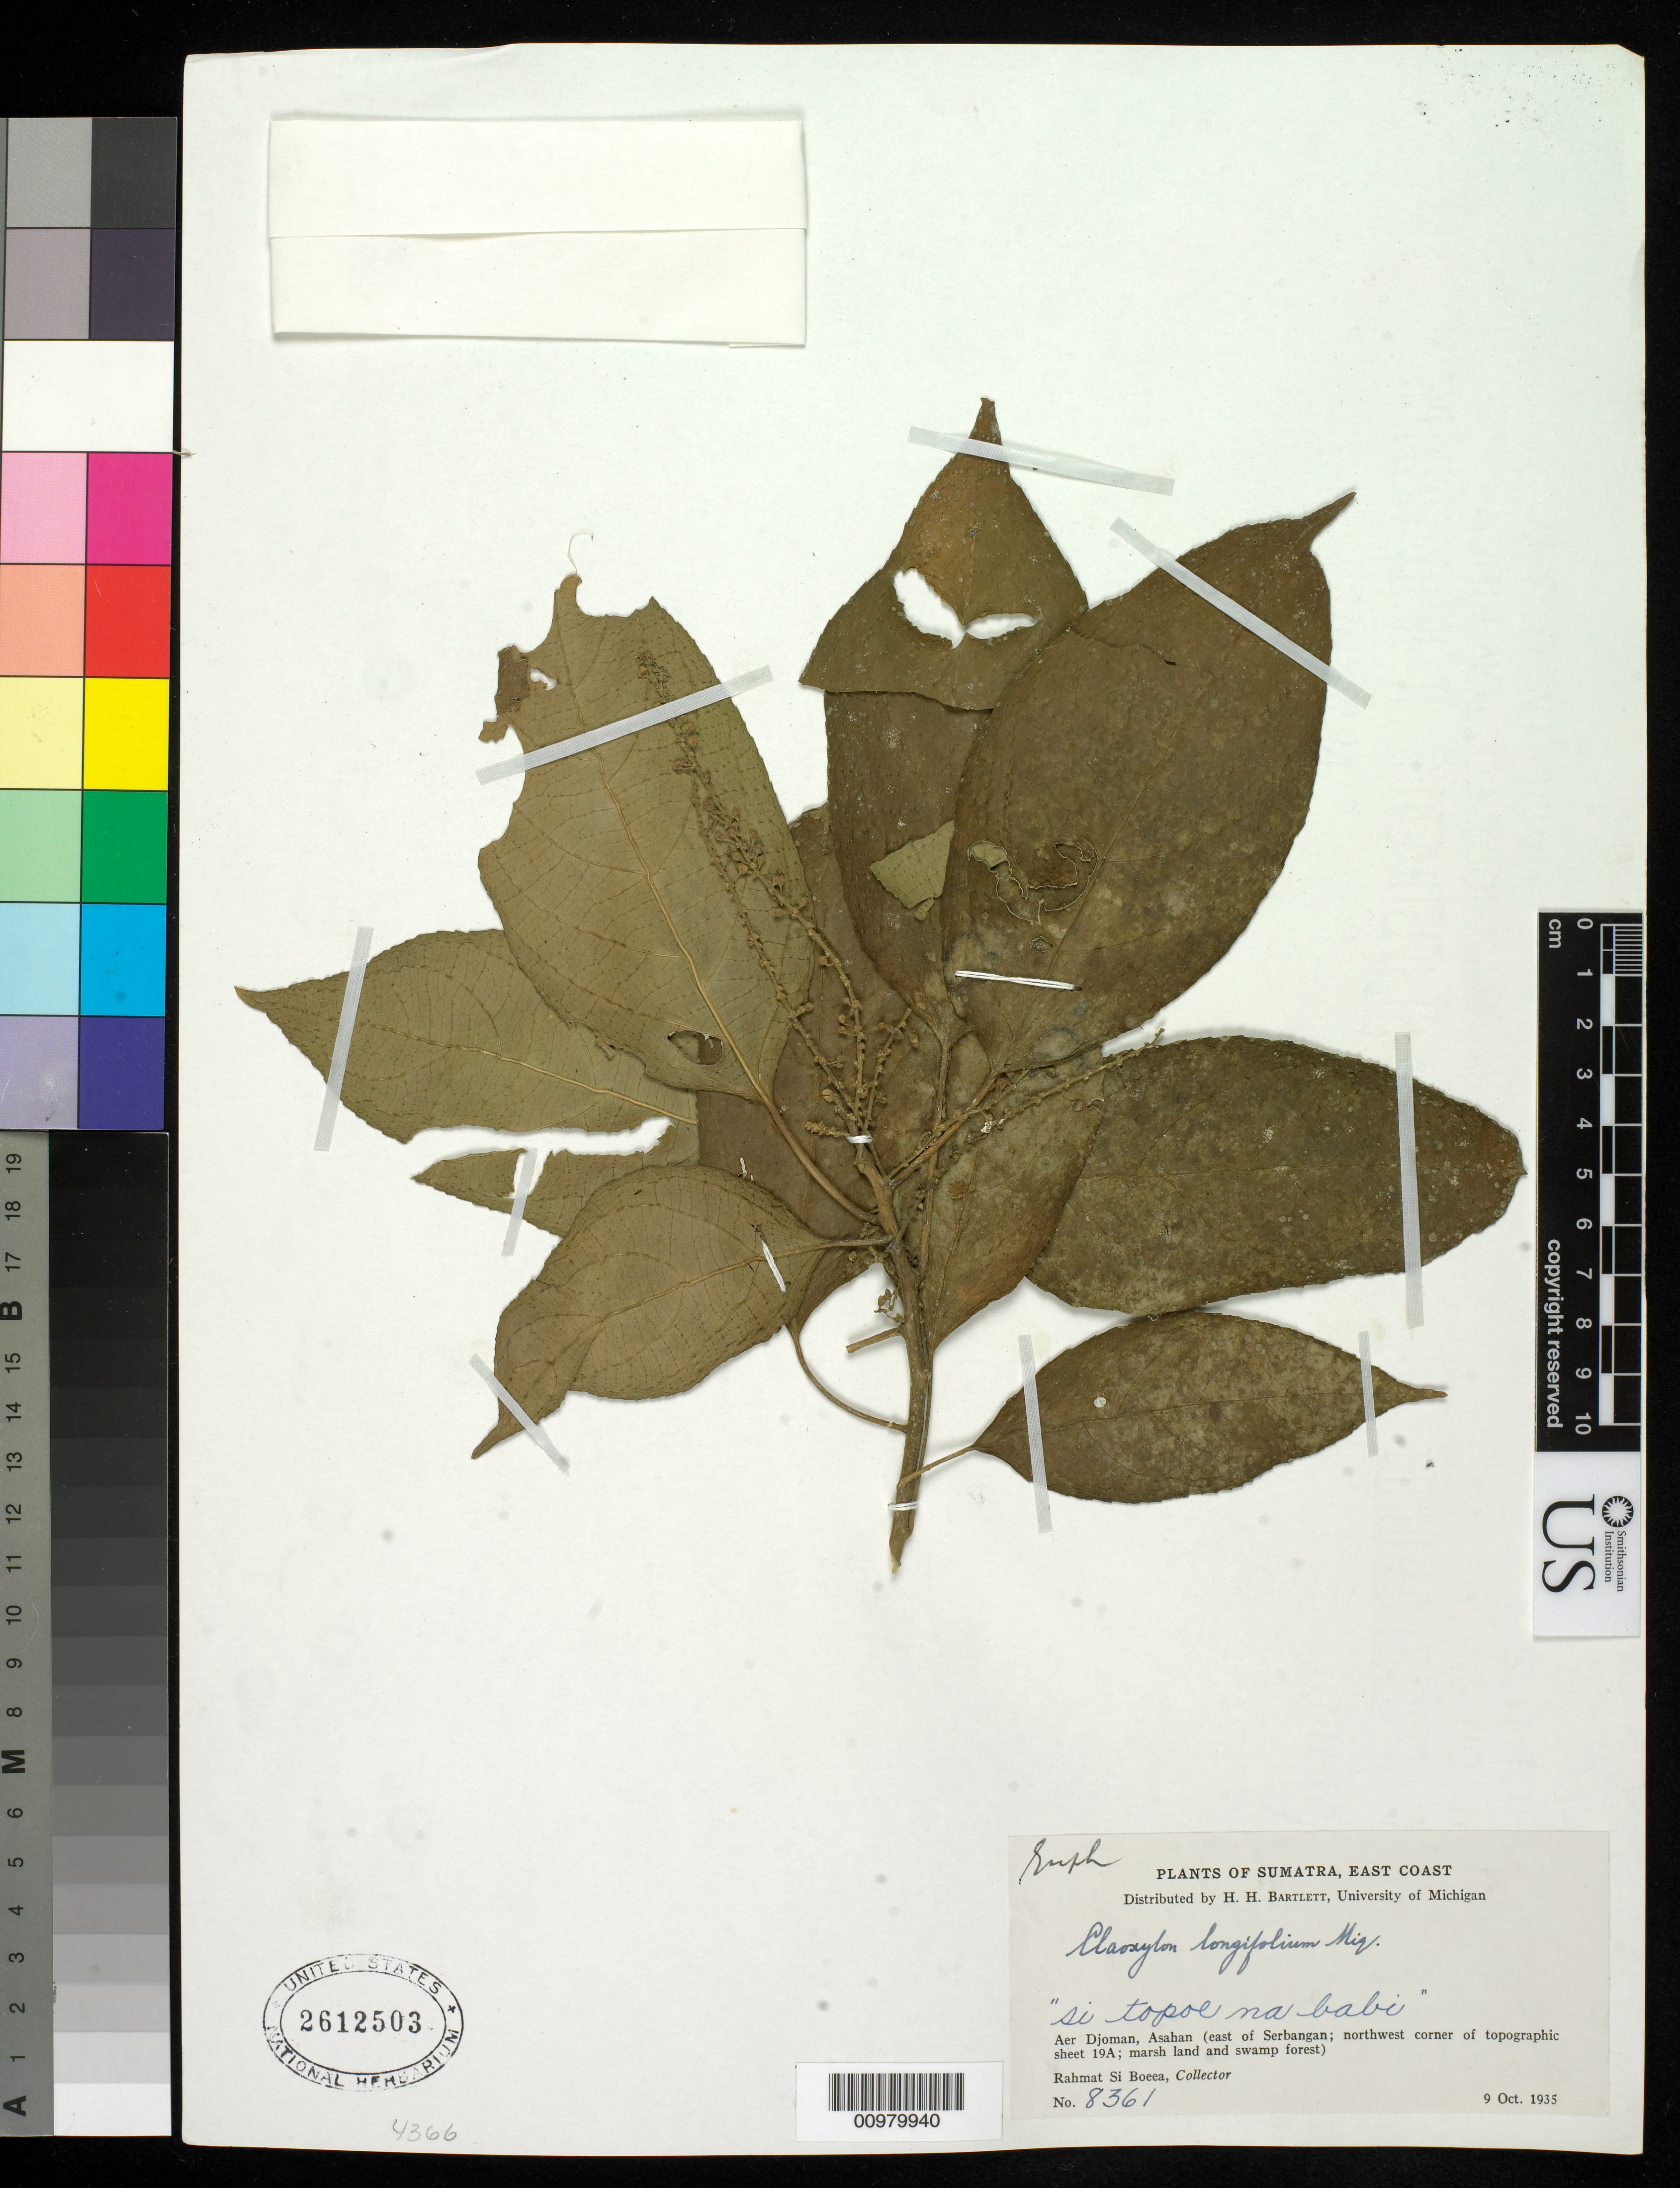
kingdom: Plantae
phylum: Tracheophyta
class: Magnoliopsida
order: Malpighiales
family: Euphorbiaceae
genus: Claoxylon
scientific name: Claoxylon longifolium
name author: (Blume) Endl. & Hassk.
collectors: Rahmat Si Boeea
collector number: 8361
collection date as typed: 09 Oct 1935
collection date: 1935-10-09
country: Indonesia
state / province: Sumatra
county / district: Aceh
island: Sumatra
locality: Aer Djoman, Asahan (E. of Serbangan; NW corner of topographic sheet 19A; marsh land and swamp forest)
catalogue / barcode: US 2612503